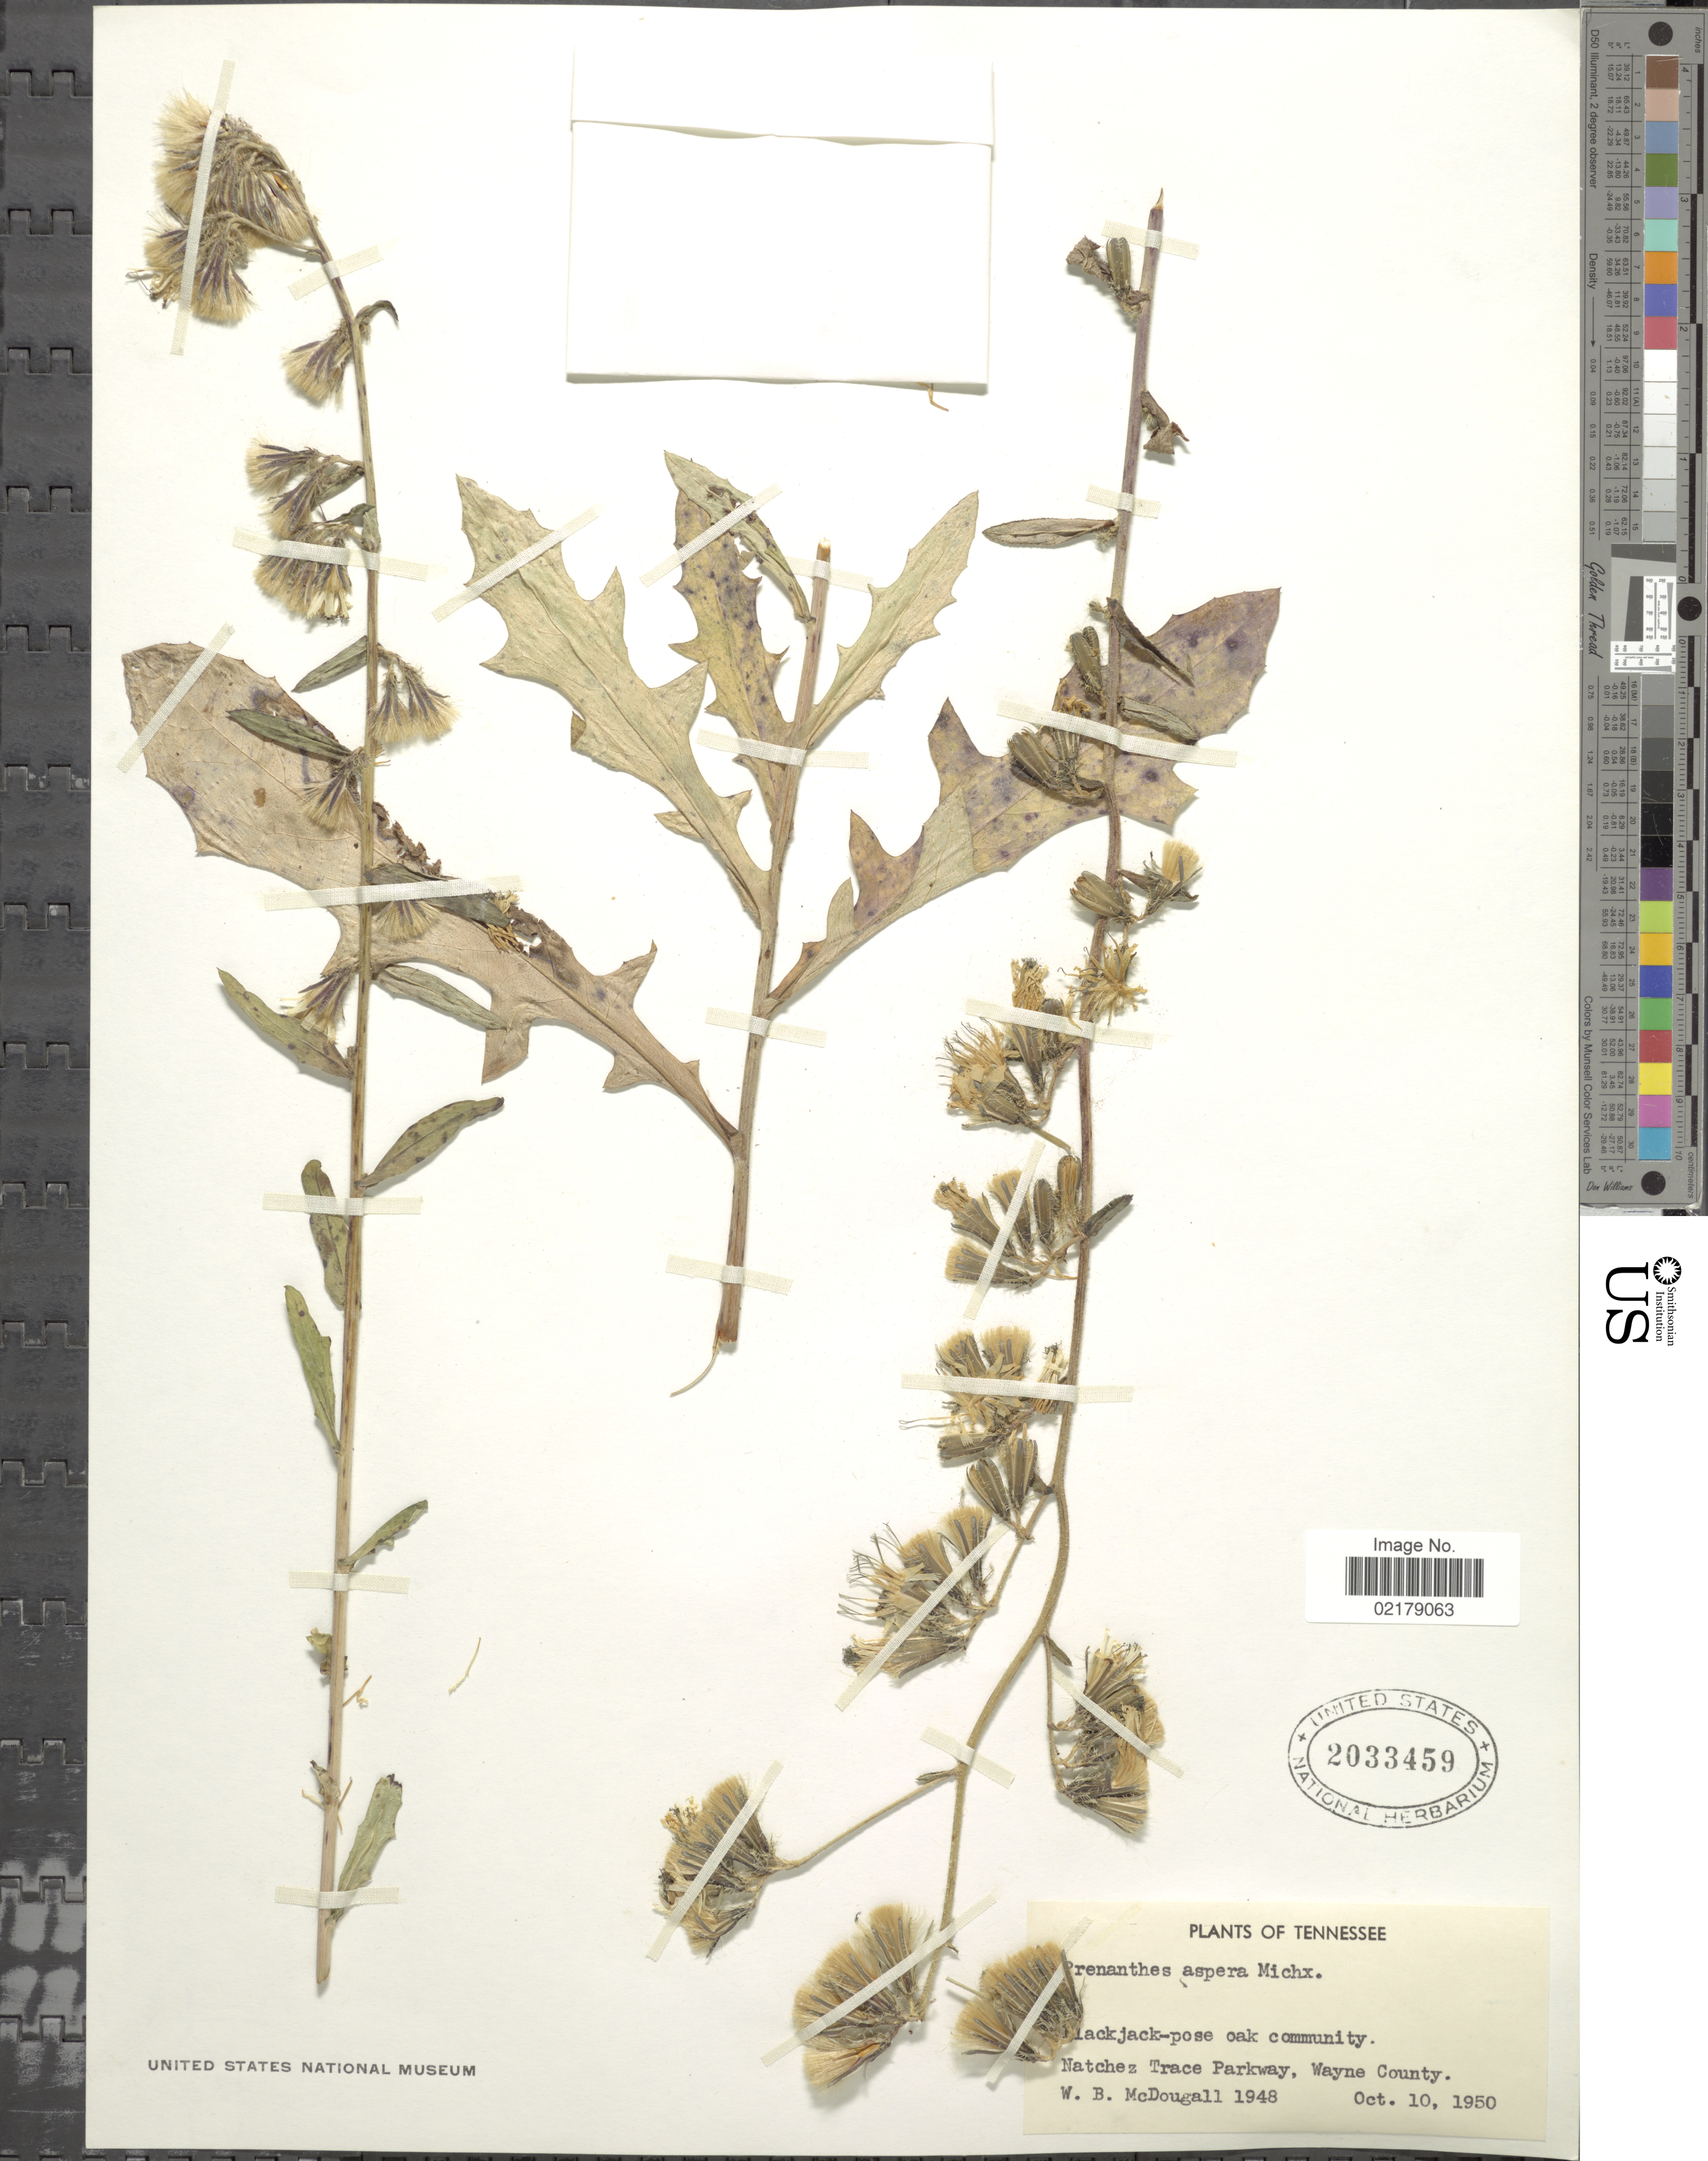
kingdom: Plantae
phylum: Tracheophyta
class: Magnoliopsida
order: Asterales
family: Asteraceae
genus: Nabalus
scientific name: Nabalus asper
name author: (Michx.) Torr. & A. Gray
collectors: W. B. McDougall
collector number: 1948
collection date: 1950-10-10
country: United States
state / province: Tennessee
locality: Blackjack-pose oak community. Natchez Trace Parkway, Wayne County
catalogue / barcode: US 2033459